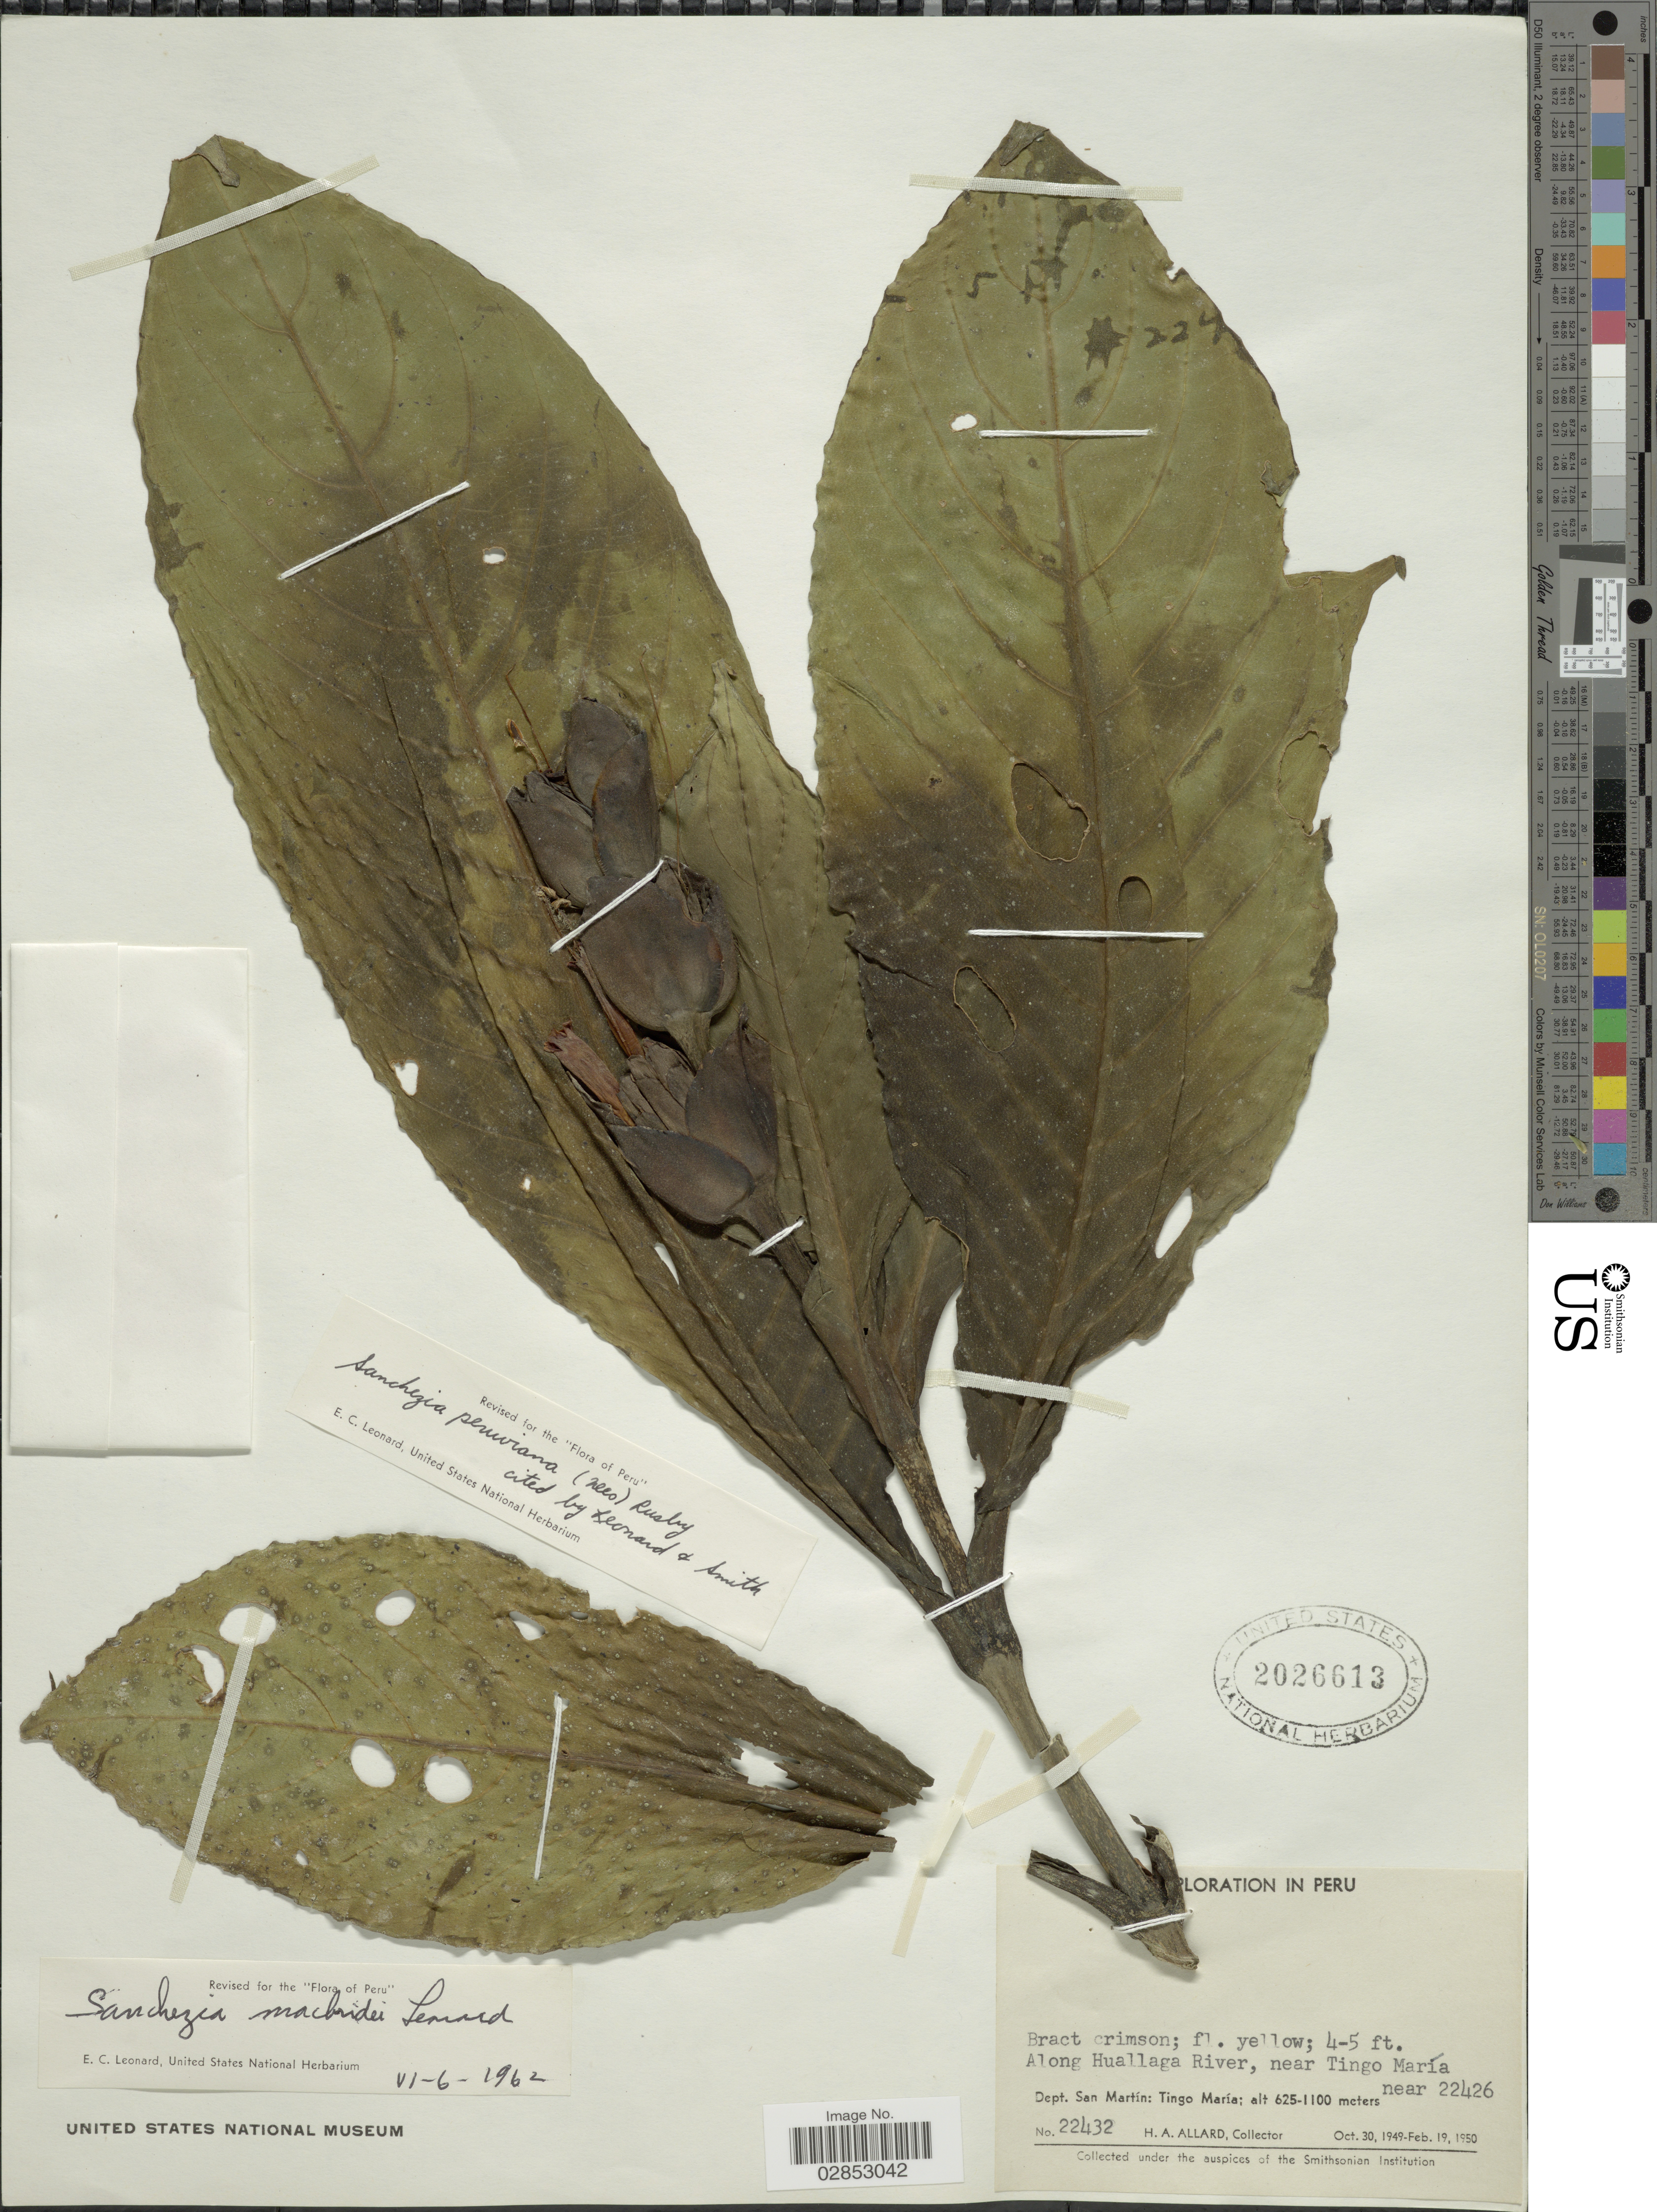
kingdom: Plantae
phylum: Tracheophyta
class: Magnoliopsida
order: Lamiales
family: Acanthaceae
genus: Sanchezia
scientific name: Sanchezia oblonga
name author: Ruiz & Pav.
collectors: H. A. Allard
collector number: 22432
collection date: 1949-10-30/1950-02-19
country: Peru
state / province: San Martín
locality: Along Huallag River, near Tingo María. Dept. San Martin: Tingo María near 22426.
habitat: along river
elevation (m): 625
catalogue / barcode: US 2026613